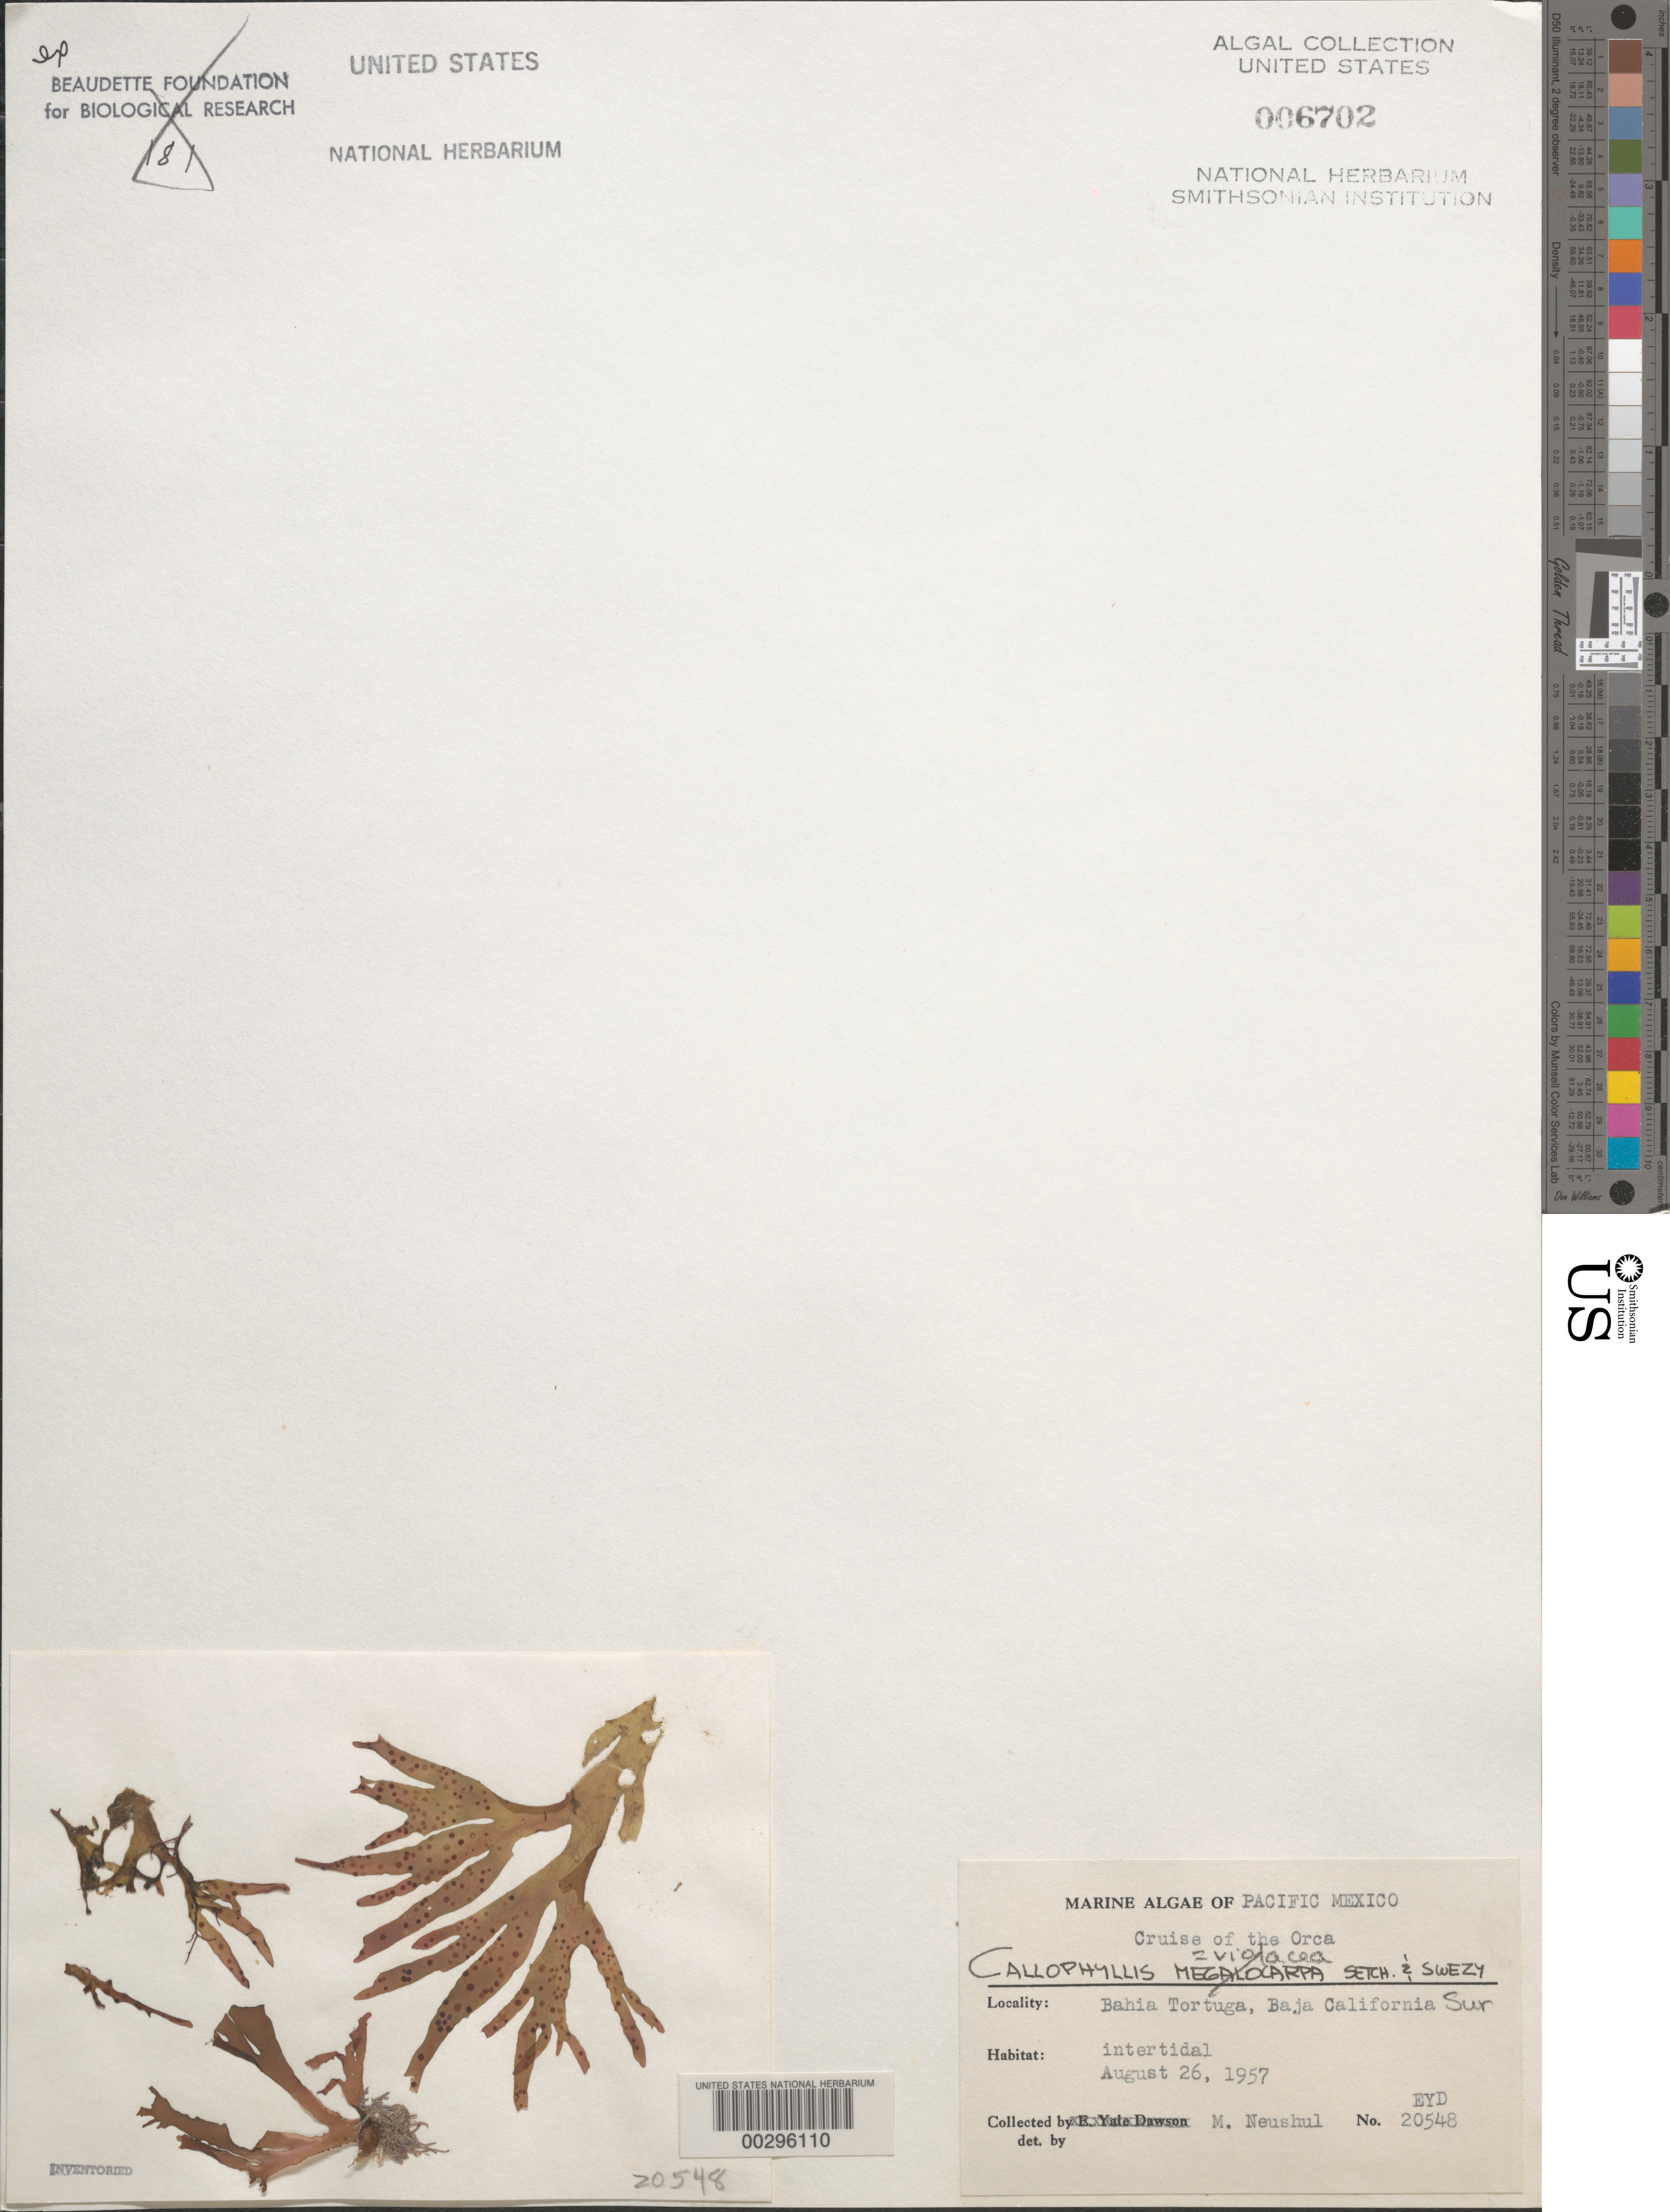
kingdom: Plantae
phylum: Rhodophyta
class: Florideophyceae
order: Gigartinales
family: Kallymeniaceae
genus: Callophyllis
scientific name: Callophyllis violacea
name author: J. Agardh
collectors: M. Neushul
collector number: EYD 20548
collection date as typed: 26 Aug 1957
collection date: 1957-08-26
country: Mexico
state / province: Baja California Sur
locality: Bahia Tortuga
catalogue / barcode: US 6702